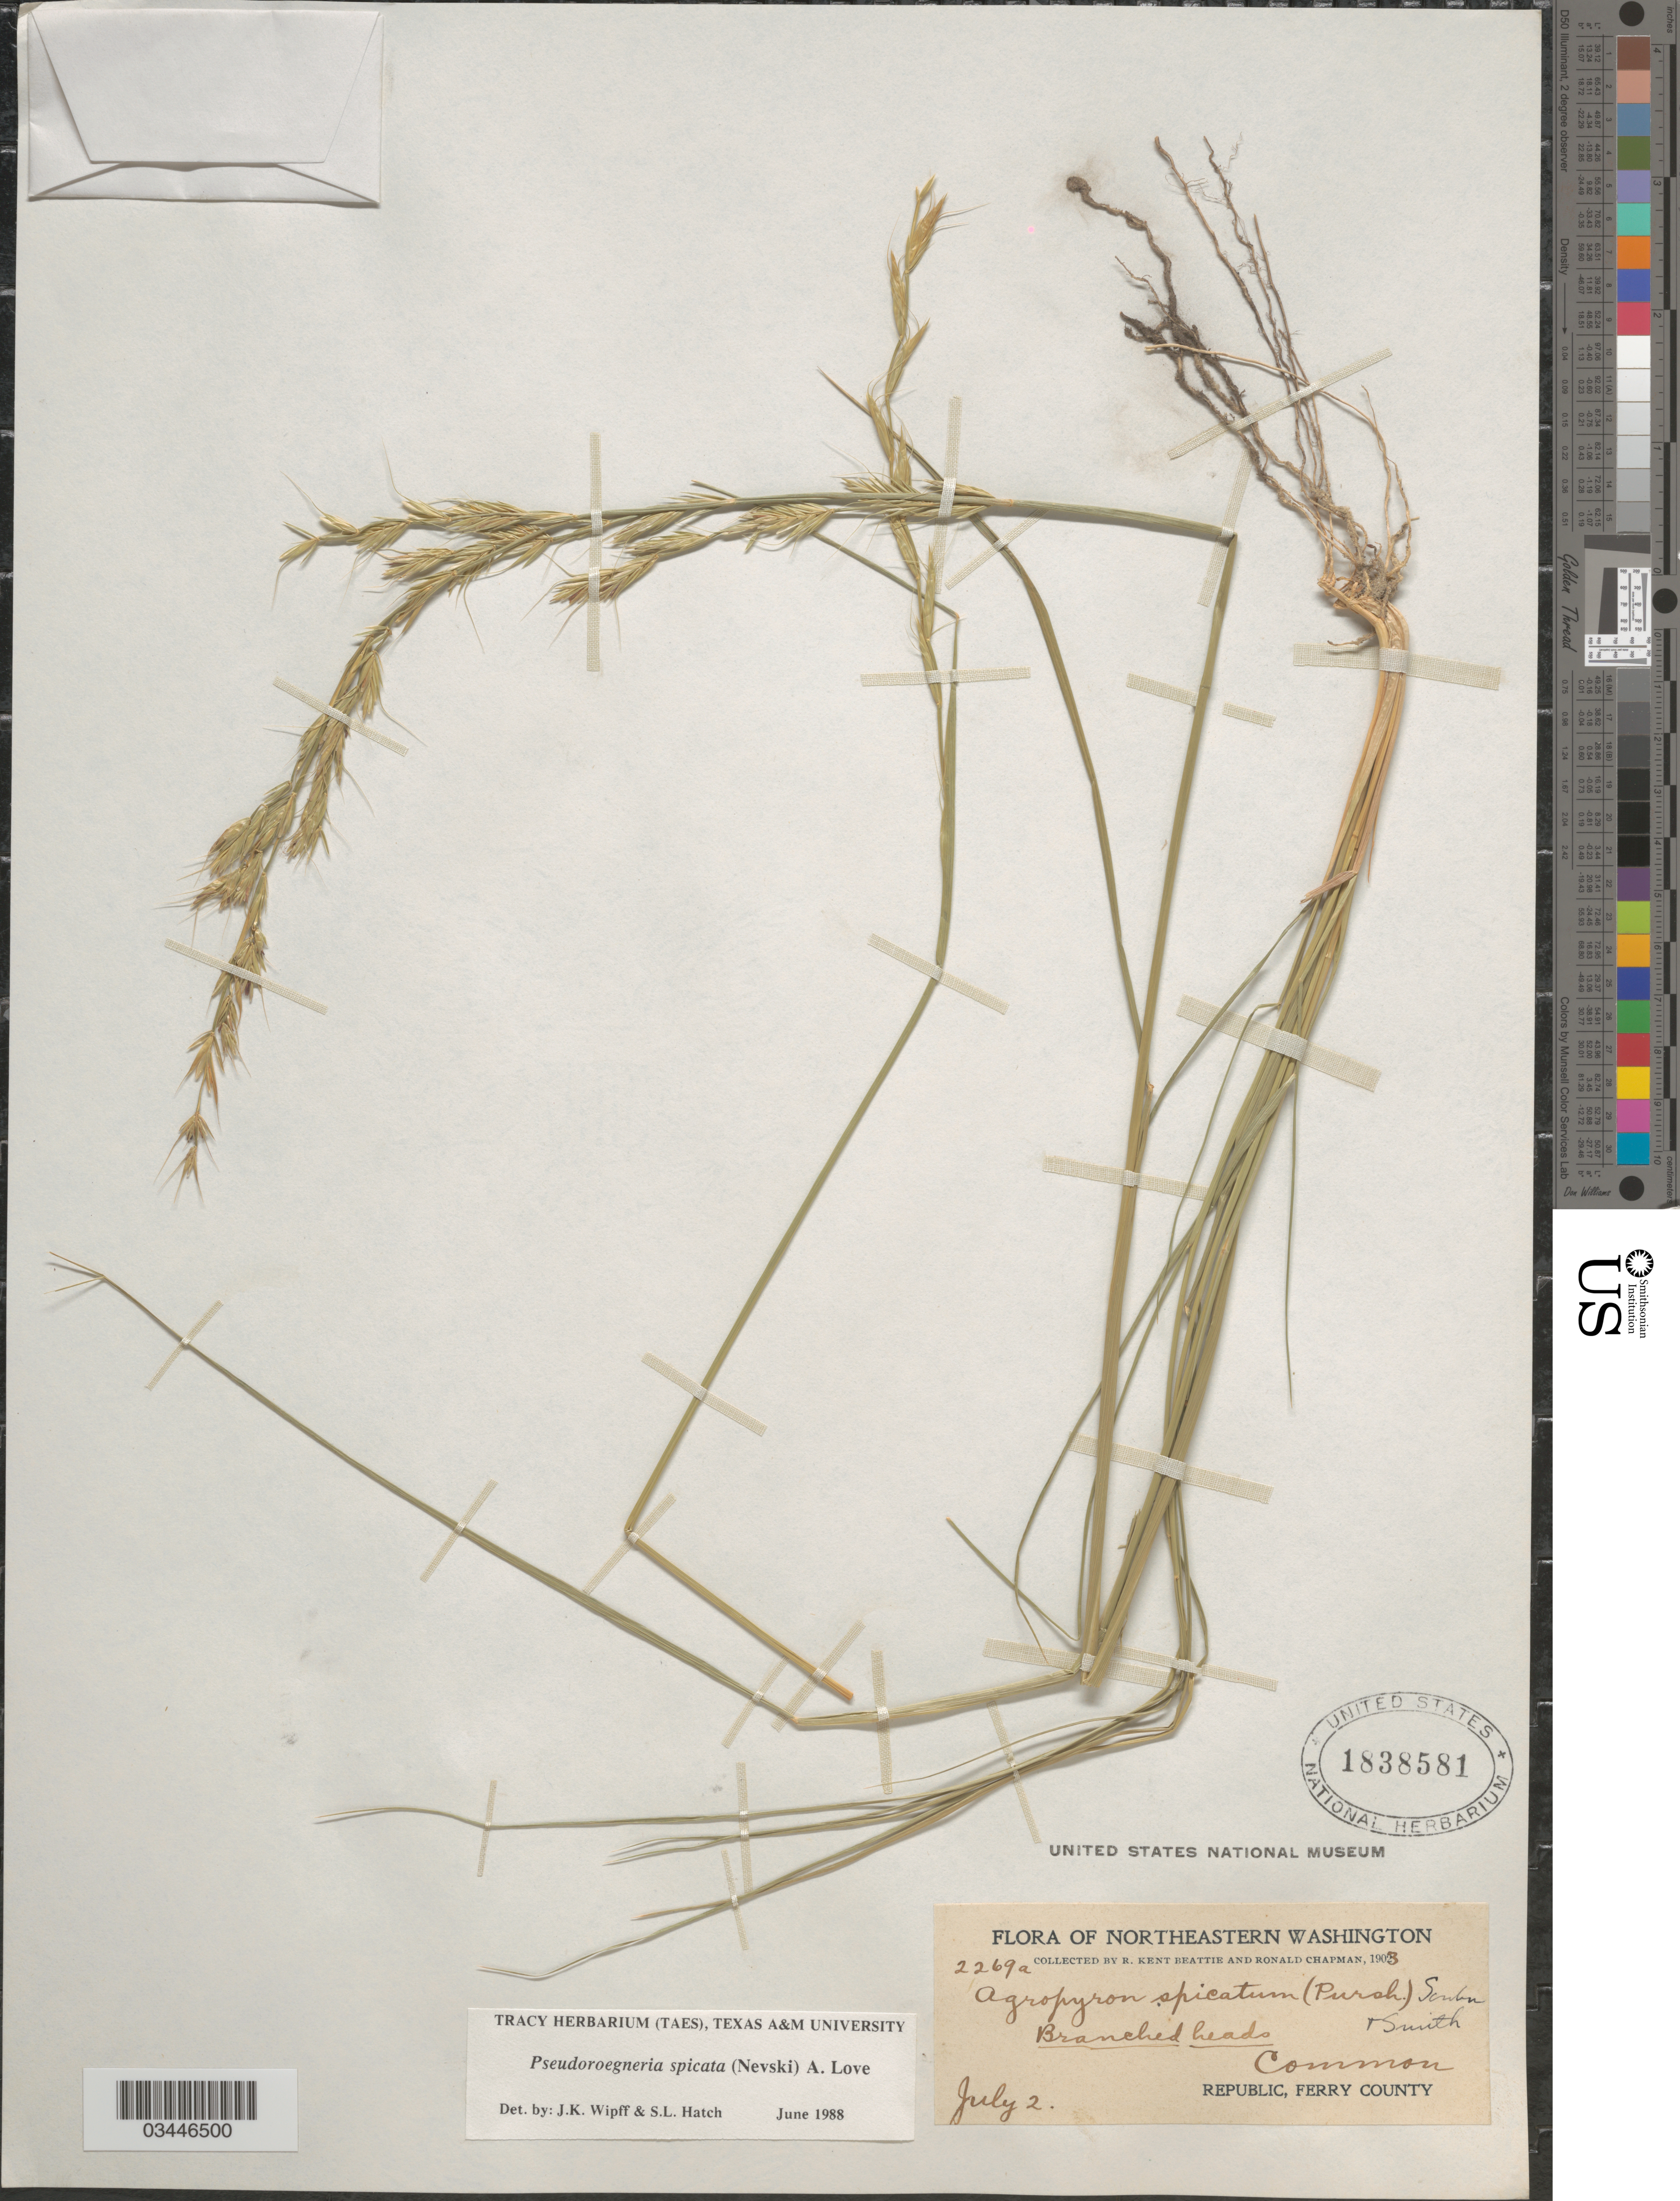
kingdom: Plantae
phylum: Tracheophyta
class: Liliopsida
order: Poales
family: Poaceae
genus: Pseudoroegneria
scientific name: Pseudoroegneria spicata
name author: (Pursh) Á. Löve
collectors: R. K. Beattie & R. Chapman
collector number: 2269a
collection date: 1903-07-02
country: United States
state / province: Washington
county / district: Ferry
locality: Northeastern Washington. Republic, Ferry County.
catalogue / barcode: US 1838581